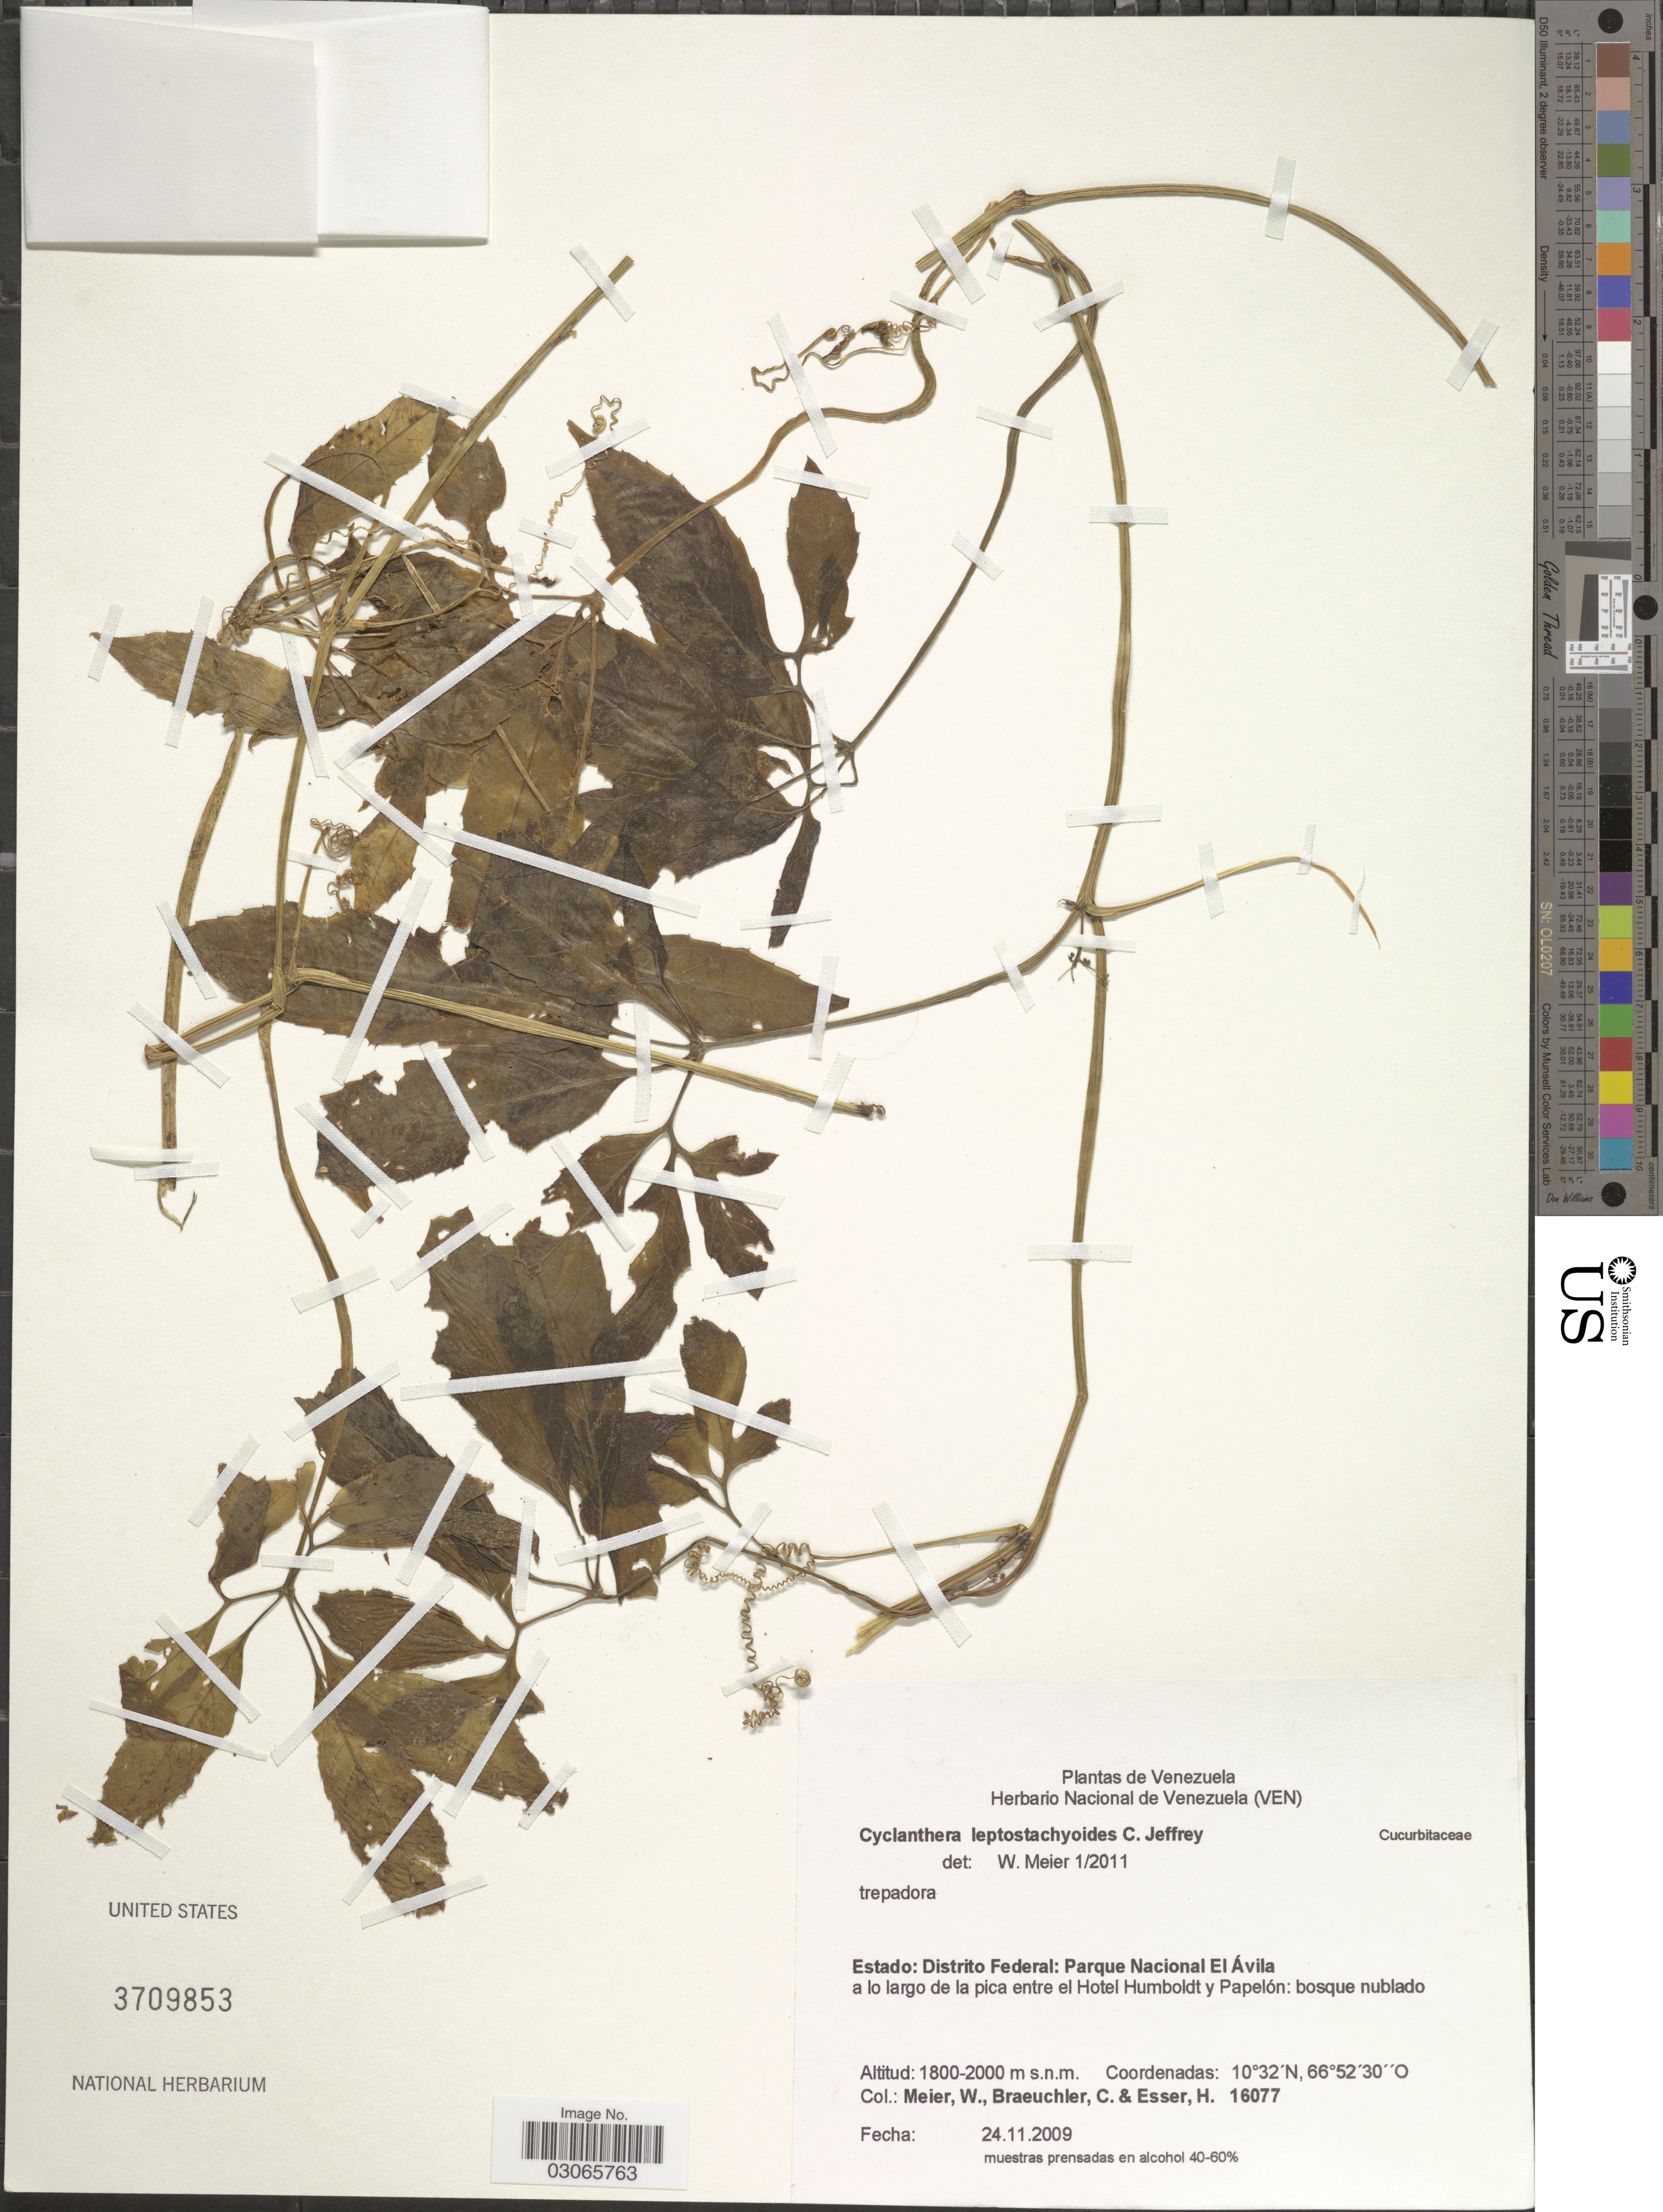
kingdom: Plantae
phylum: Tracheophyta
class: Magnoliopsida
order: Cucurbitales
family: Cucurbitaceae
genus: Cyclanthera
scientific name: Cyclanthera leptostachyoides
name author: C. Jeffrey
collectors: W. Meier, C. Braeuchler & H. Esser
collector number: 16077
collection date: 2009-11-24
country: Venezuela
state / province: Miranda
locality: Estado: Distrito Federal: Parque Nacional El Avila a lo largo de la pica entre el Hotel Humboldt y Papelón: busque nublado.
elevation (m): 1800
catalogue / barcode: US 3709853